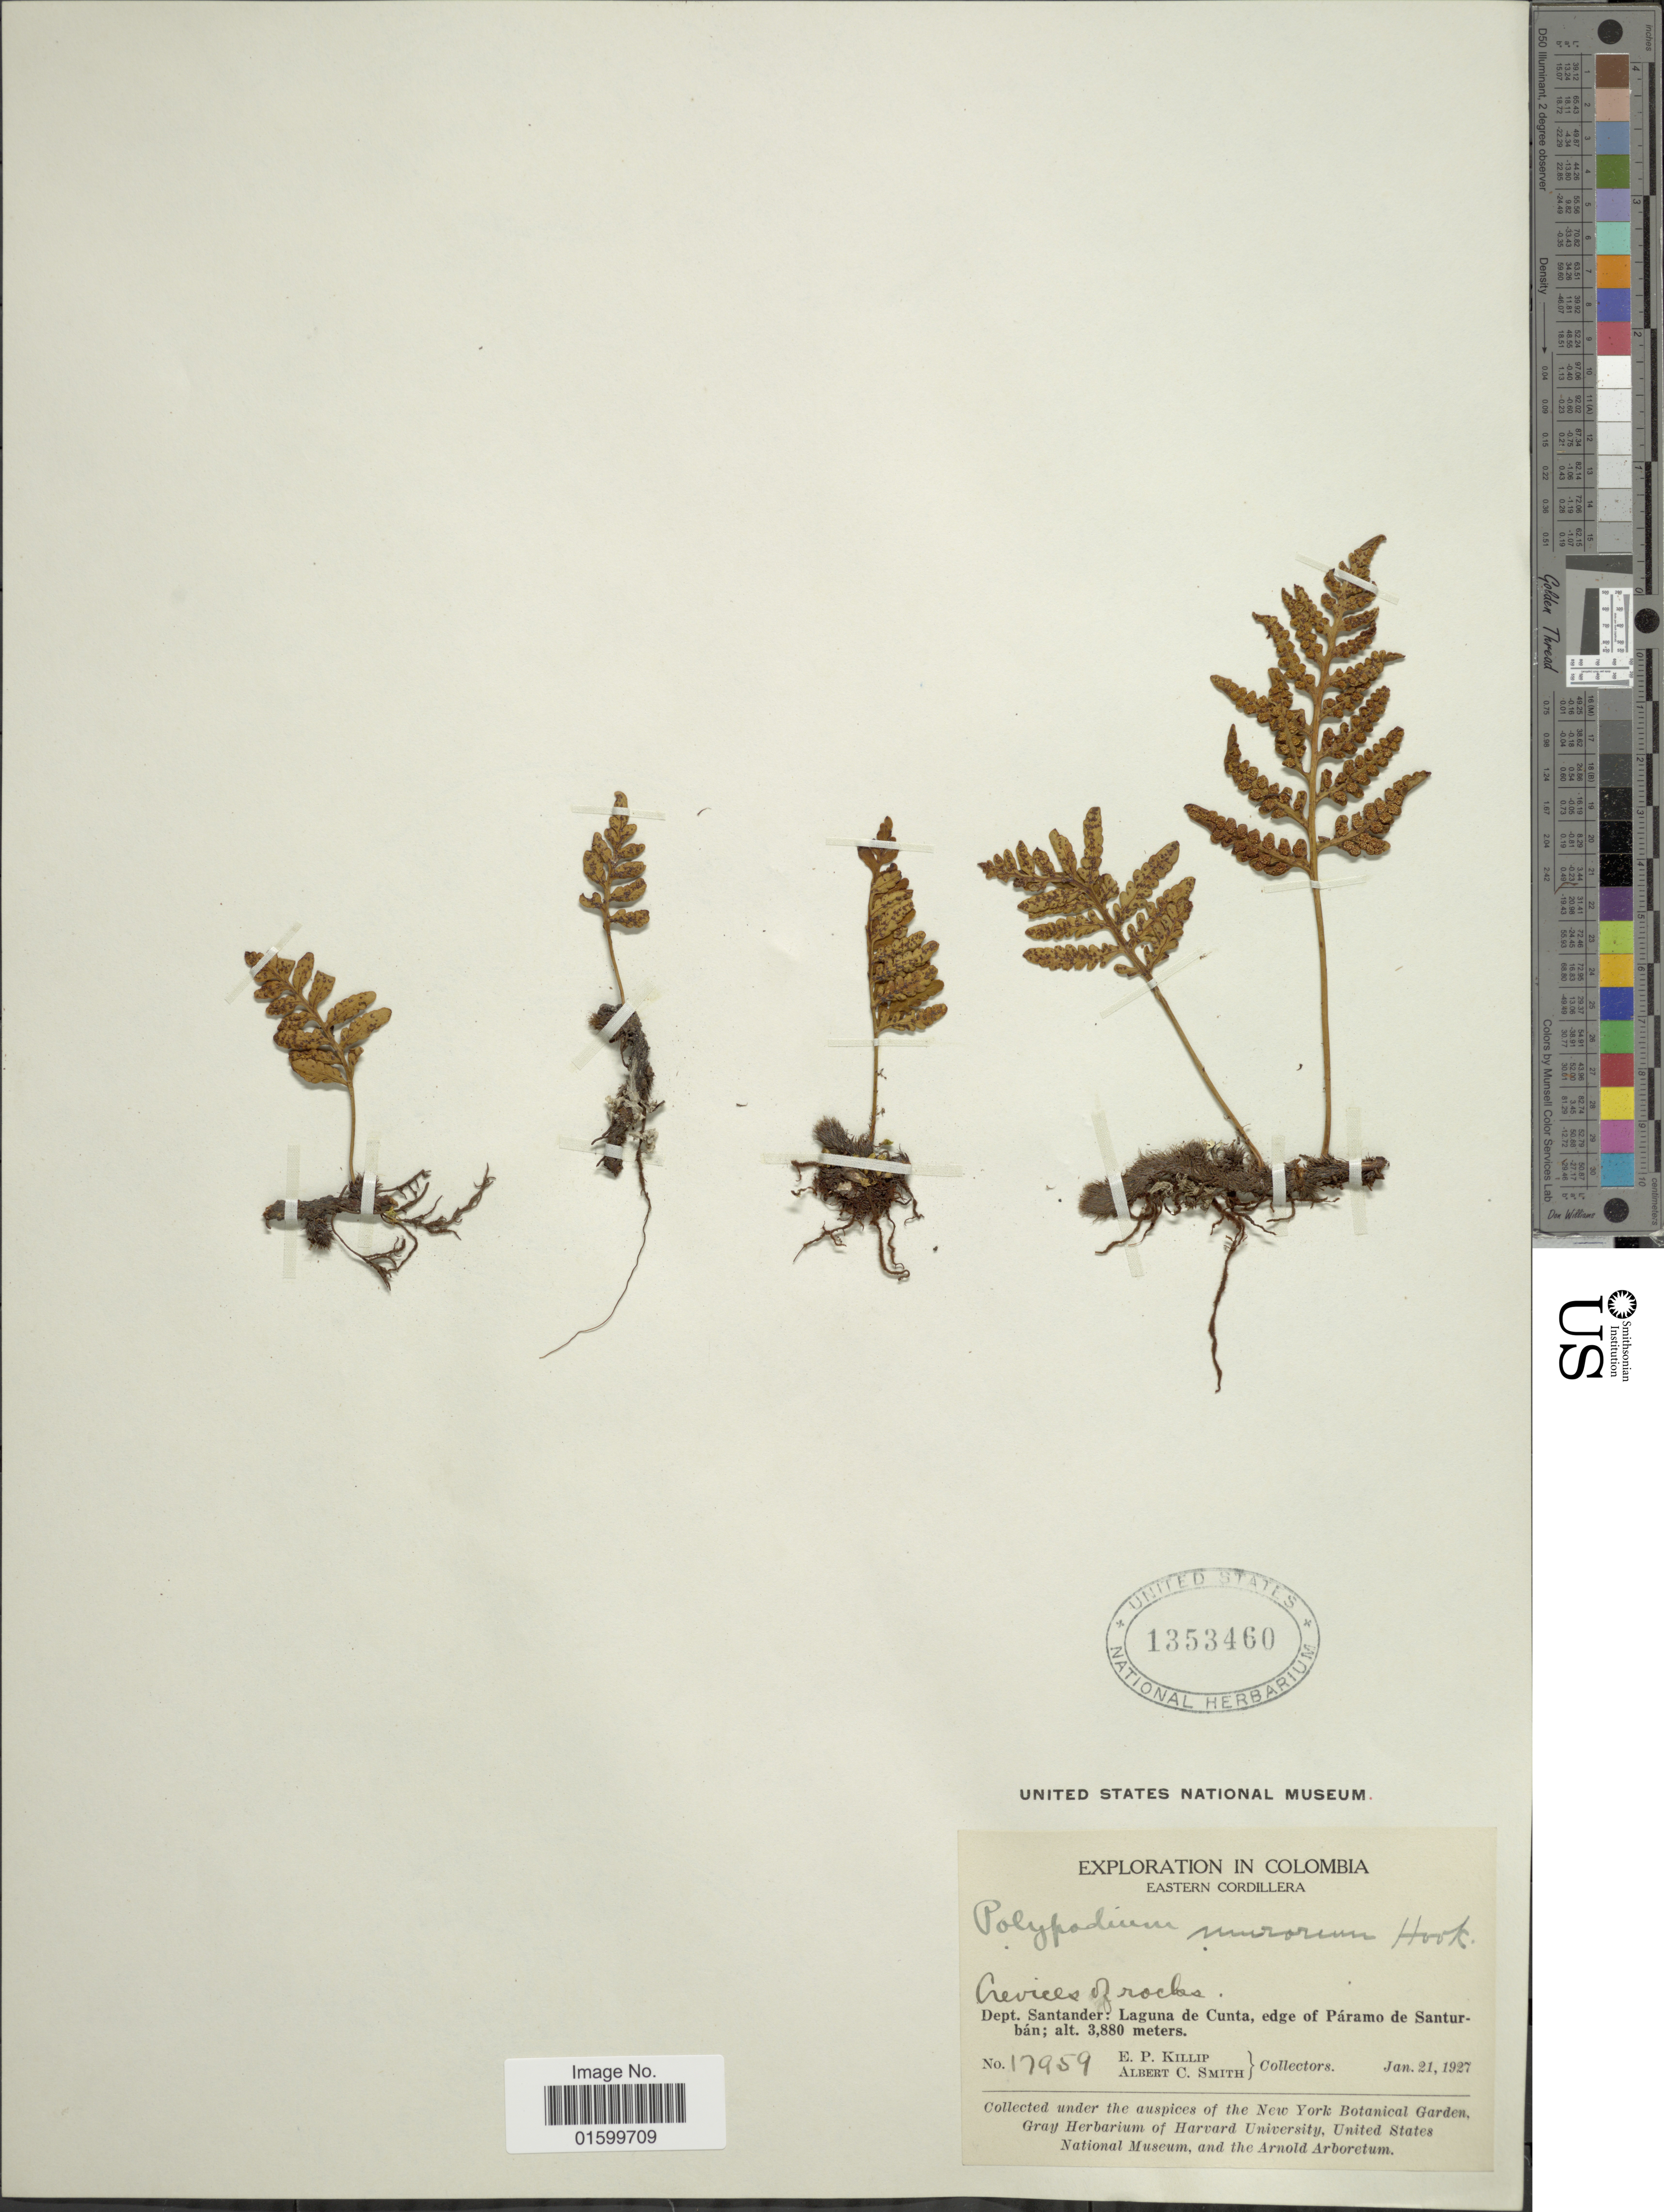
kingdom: Plantae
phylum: Tracheophyta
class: Polypodiopsida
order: Polypodiales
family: Polypodiaceae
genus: Pleopeltis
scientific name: Pleopeltis murorum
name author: (Hook.) A.R. Sm. & Tejero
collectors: E. P. Killip & A. C. Smith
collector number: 17959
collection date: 1927-01-21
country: Colombia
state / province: Santander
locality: Eastern Cordillera, Dept. Santander, Laguna de Cunta, edge of Paramo de Santurban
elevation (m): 3880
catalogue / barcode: US 1353460